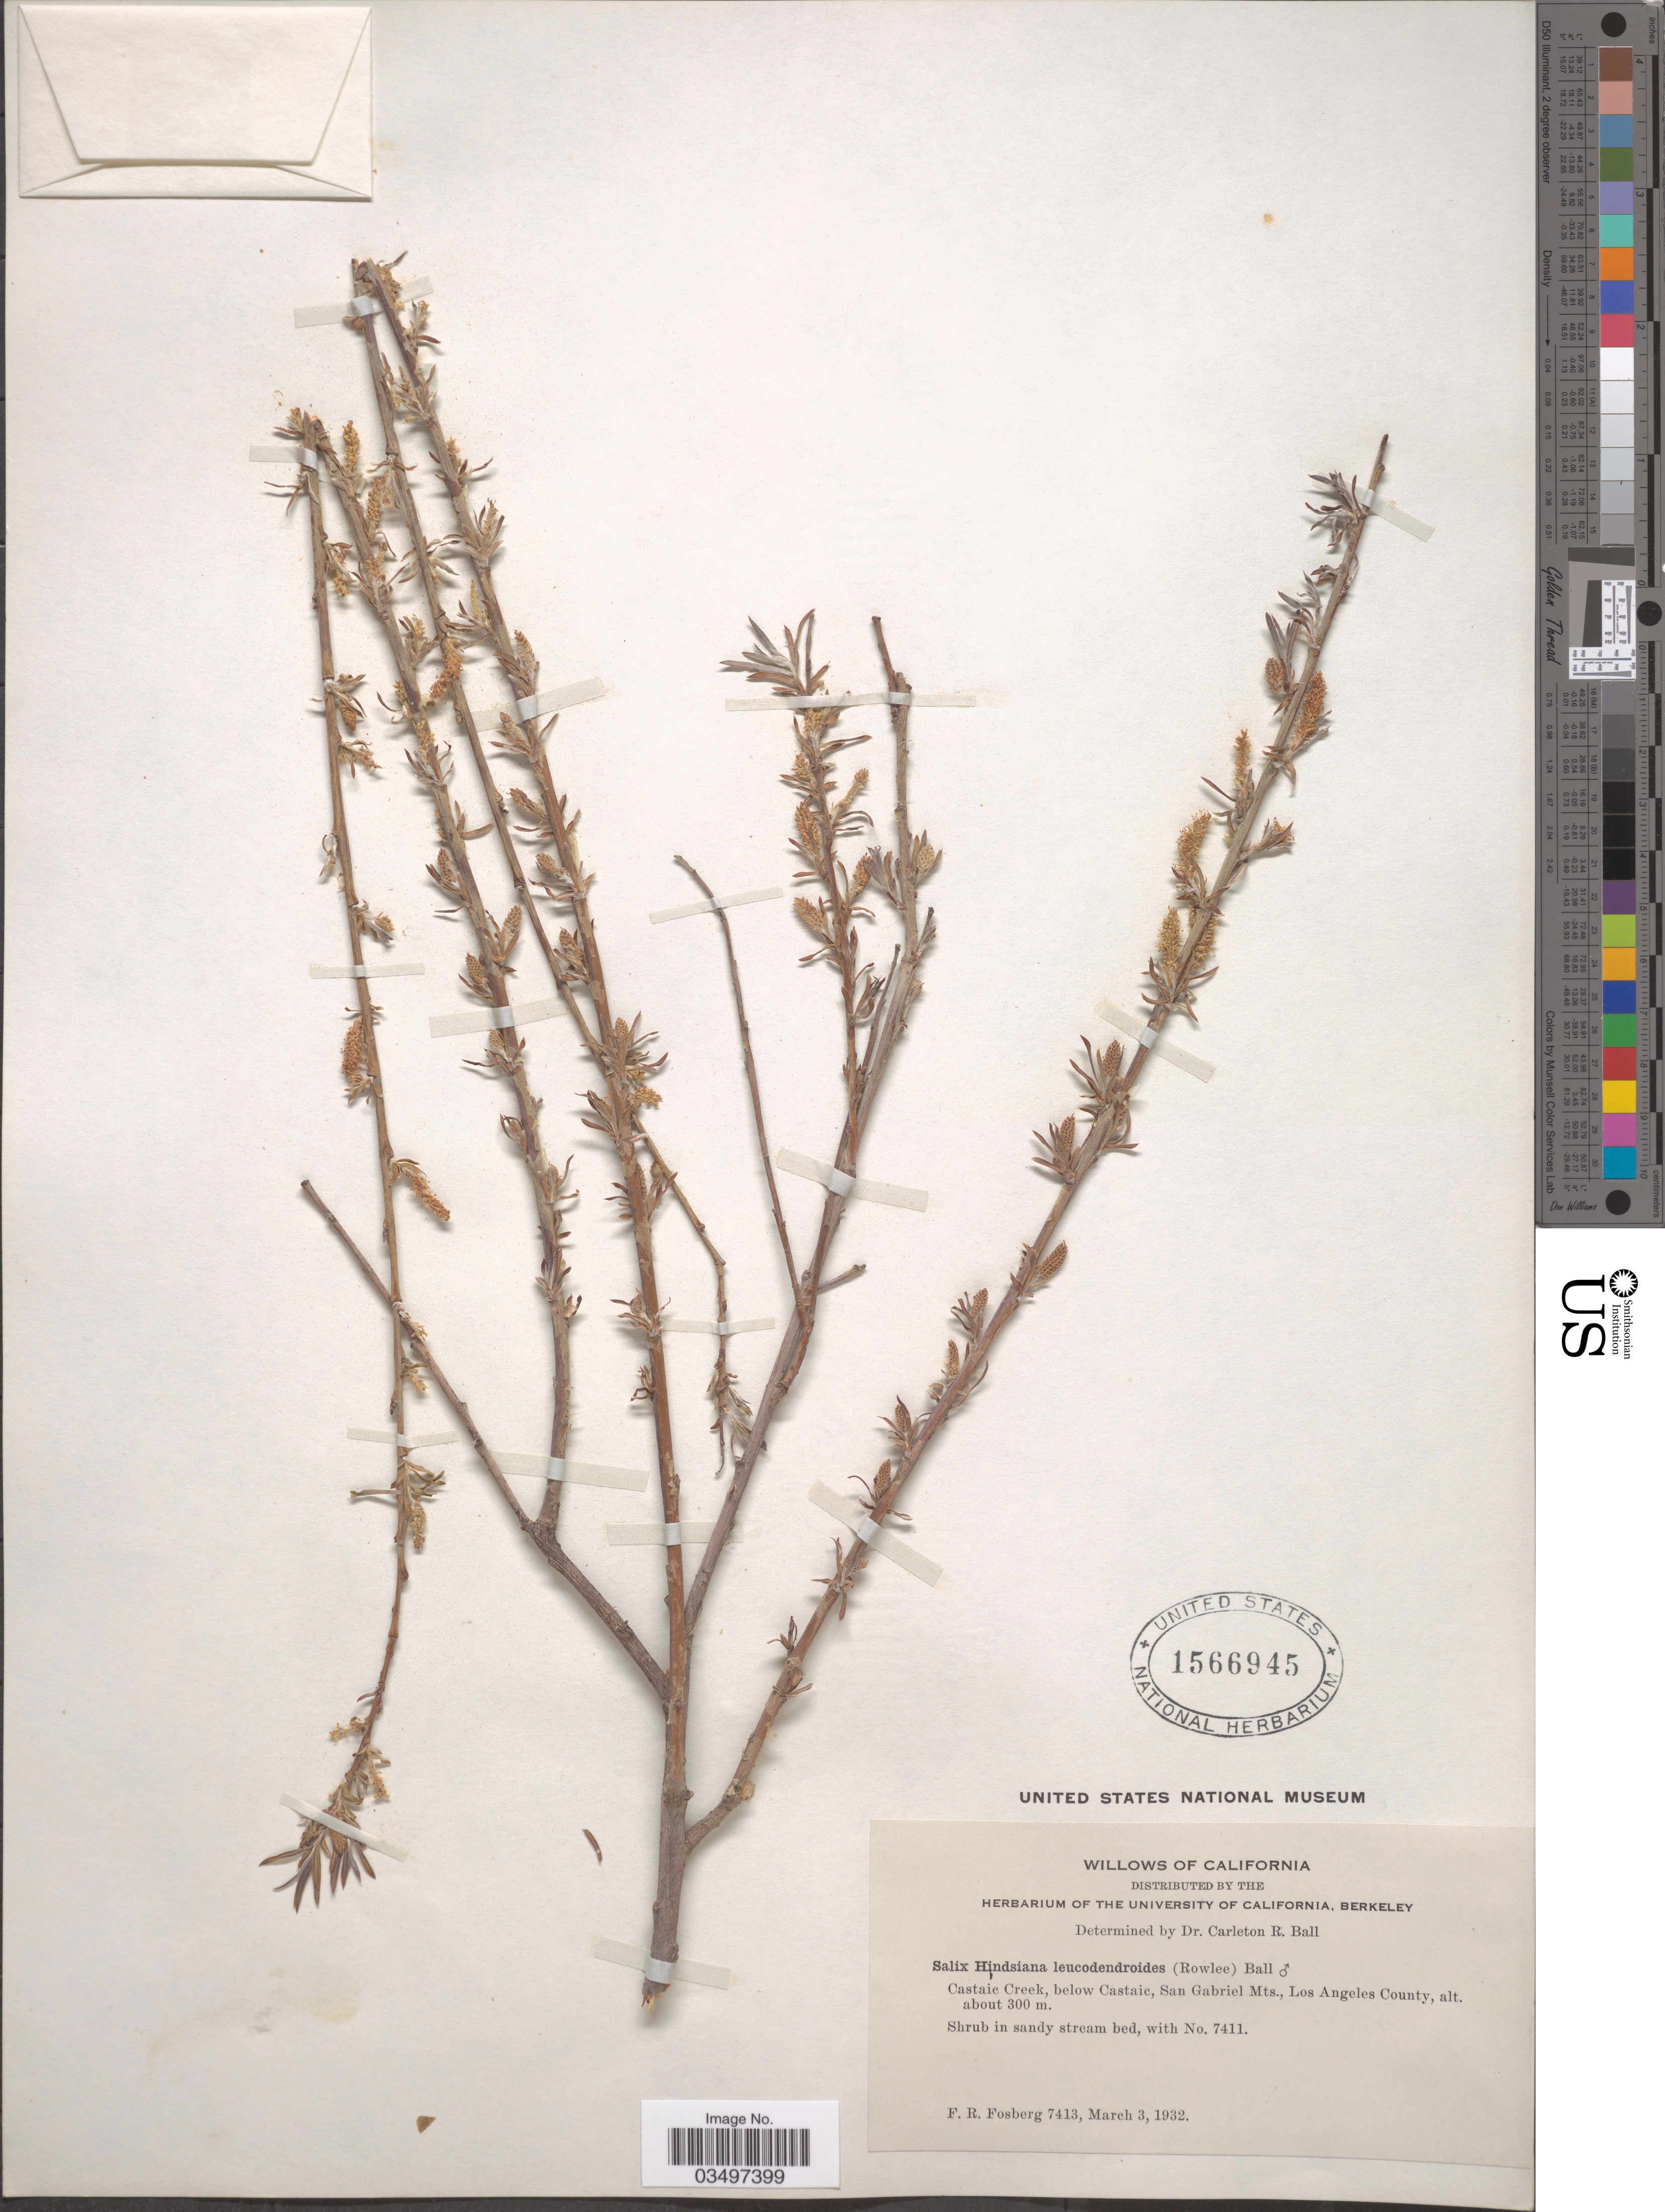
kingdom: Plantae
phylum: Tracheophyta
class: Magnoliopsida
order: Malpighiales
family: Salicaceae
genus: Salix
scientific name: Salix hindsiana var. leucodendroides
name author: (Rowlee) C.R. Ball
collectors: F. R. Fosberg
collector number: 7413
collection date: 1932-03-03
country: United States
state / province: California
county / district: Los Angeles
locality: Castaic Creek, below Castaic, San Gabriel Mts., Los Angeles County.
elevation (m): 300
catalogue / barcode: US 1566945